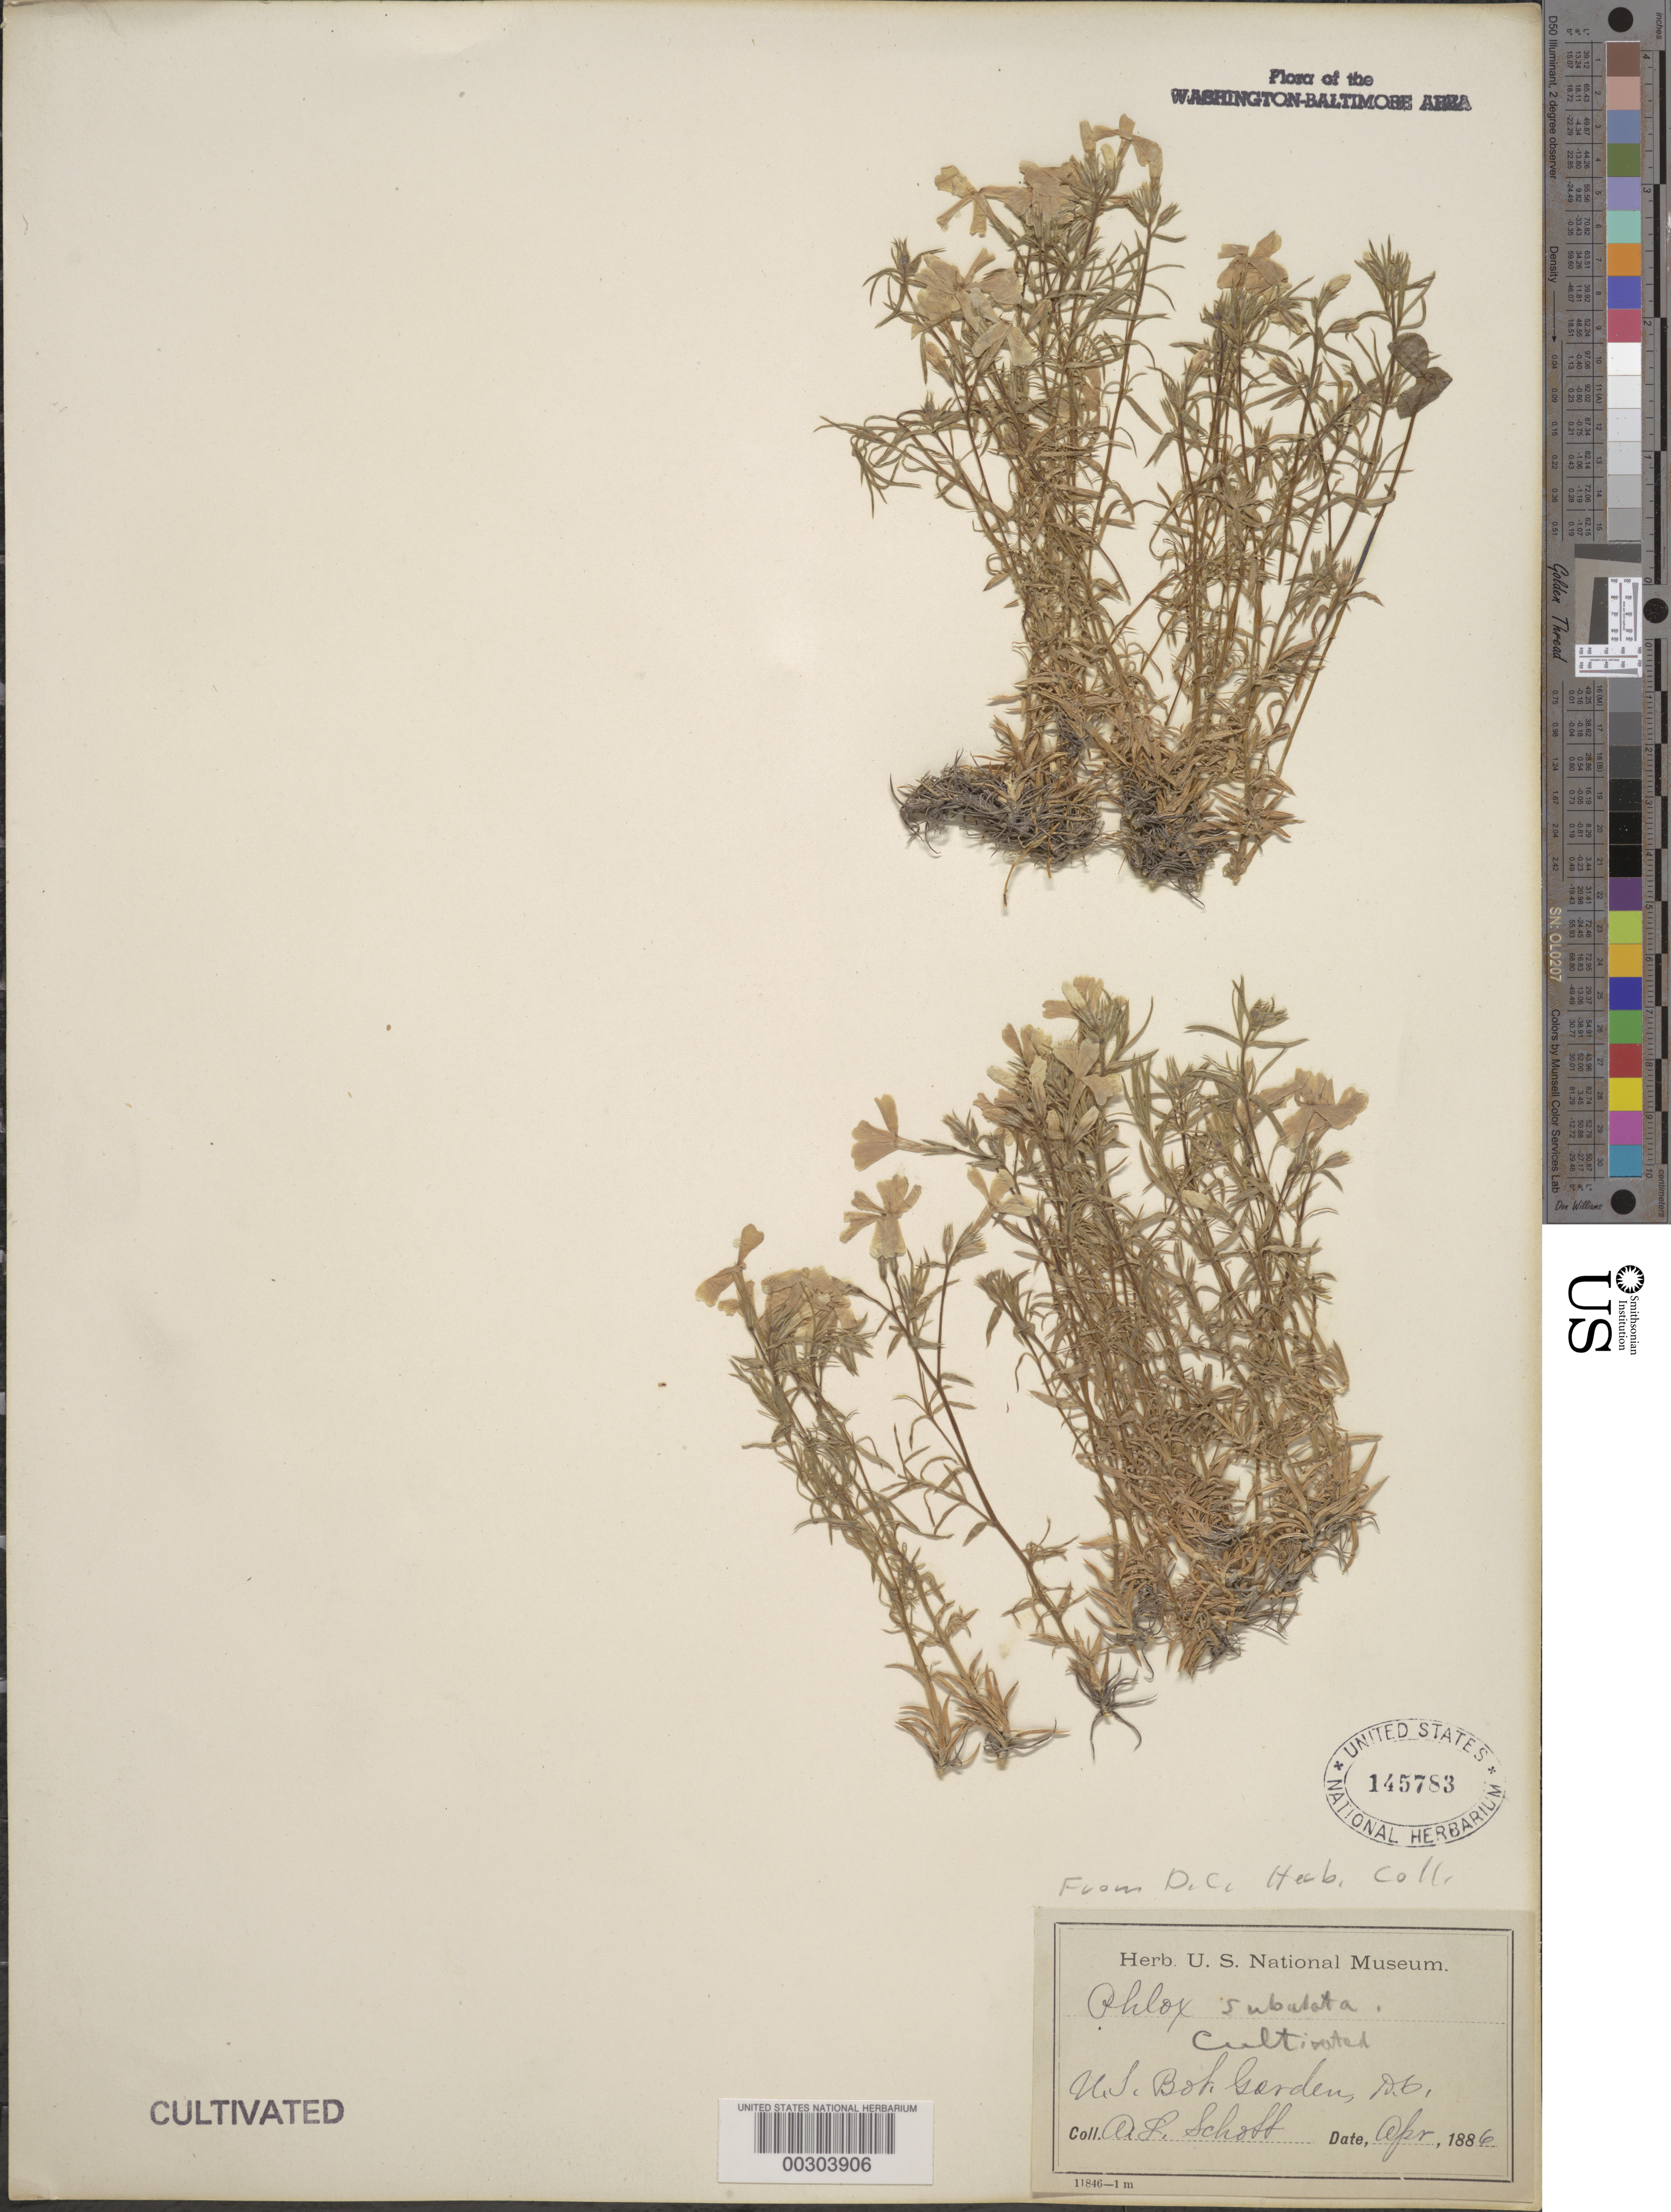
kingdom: Plantae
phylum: Tracheophyta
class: Magnoliopsida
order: Ericales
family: Polemoniaceae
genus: Phlox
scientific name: Phlox subulata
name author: L.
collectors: A. L. Schott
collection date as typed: Apr 1886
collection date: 1886-04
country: United States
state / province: District of Columbia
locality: Botanical Gardens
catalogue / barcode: US 145783